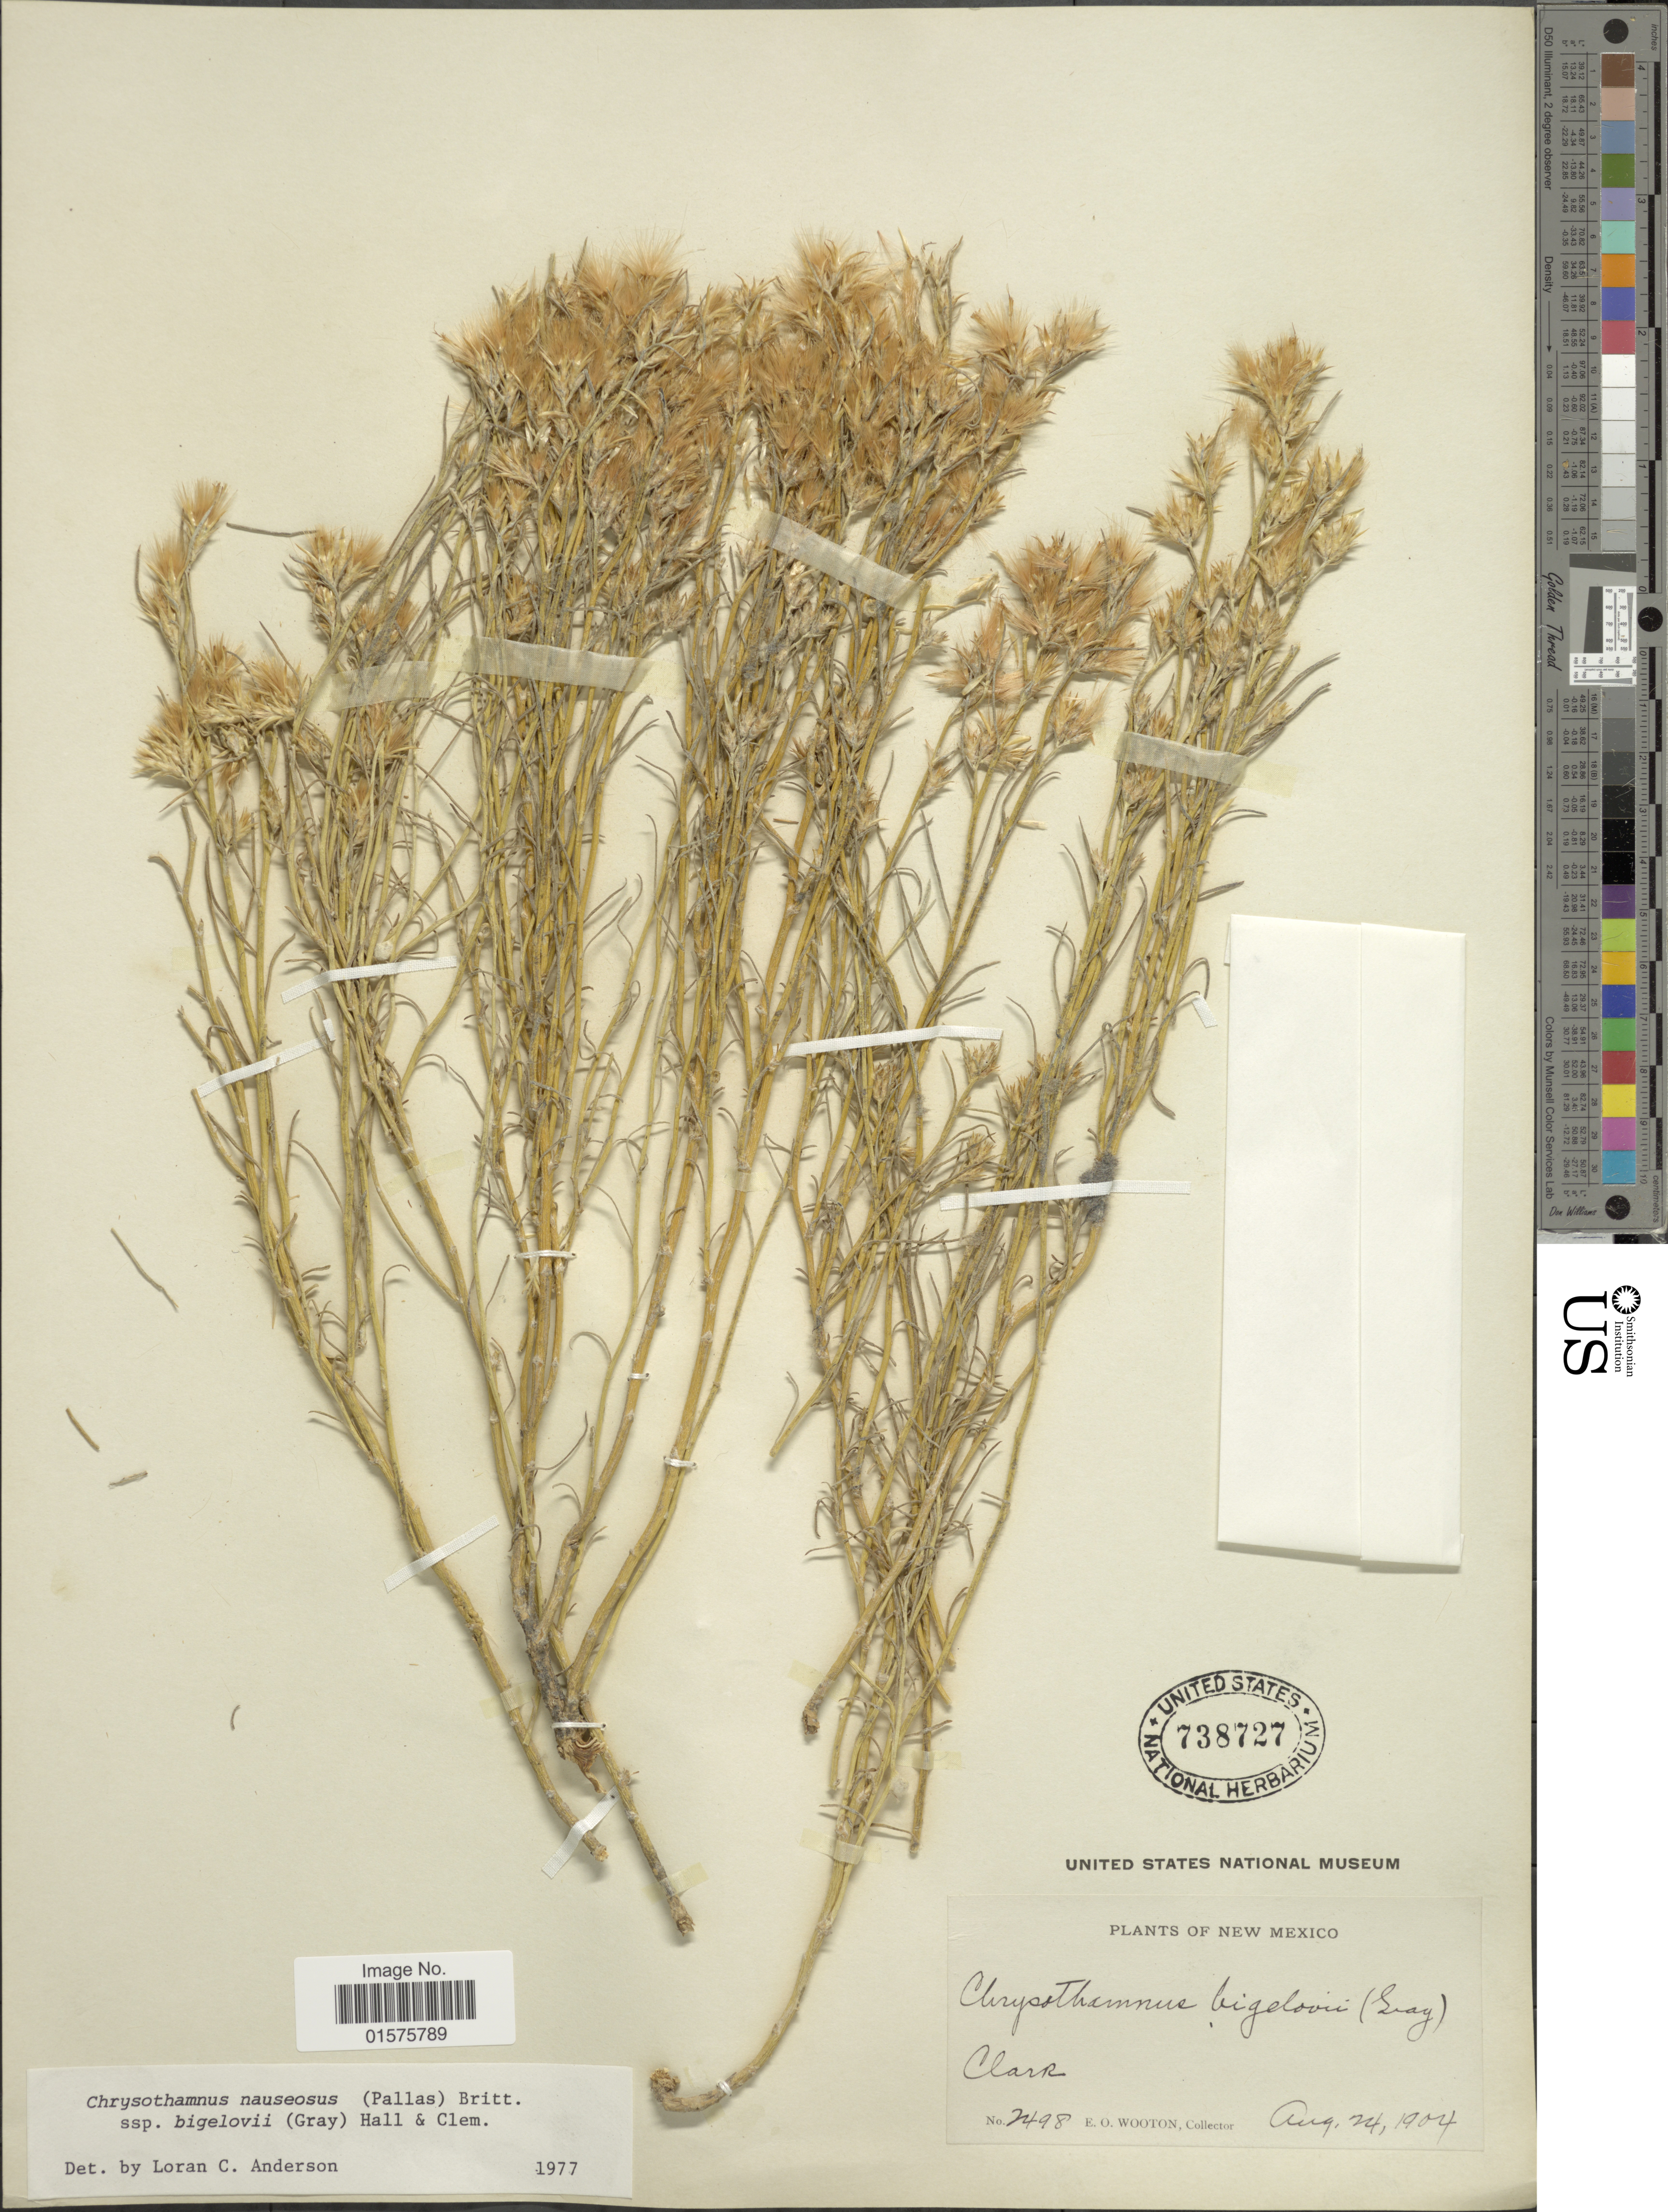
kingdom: Plantae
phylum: Tracheophyta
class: Magnoliopsida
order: Asterales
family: Asteraceae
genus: Ericameria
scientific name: Ericameria nauseosa var. bigelovii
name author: (A. Gray) G.L. Nesom & G.I. Baird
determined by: Urbatsch, Lowell E., Curator (LSU), Louisiana State University (UNITED STATES)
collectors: E. O. Wooton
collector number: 2498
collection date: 1904-08-24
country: United States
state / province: New Mexico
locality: Clark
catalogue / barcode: US 738727